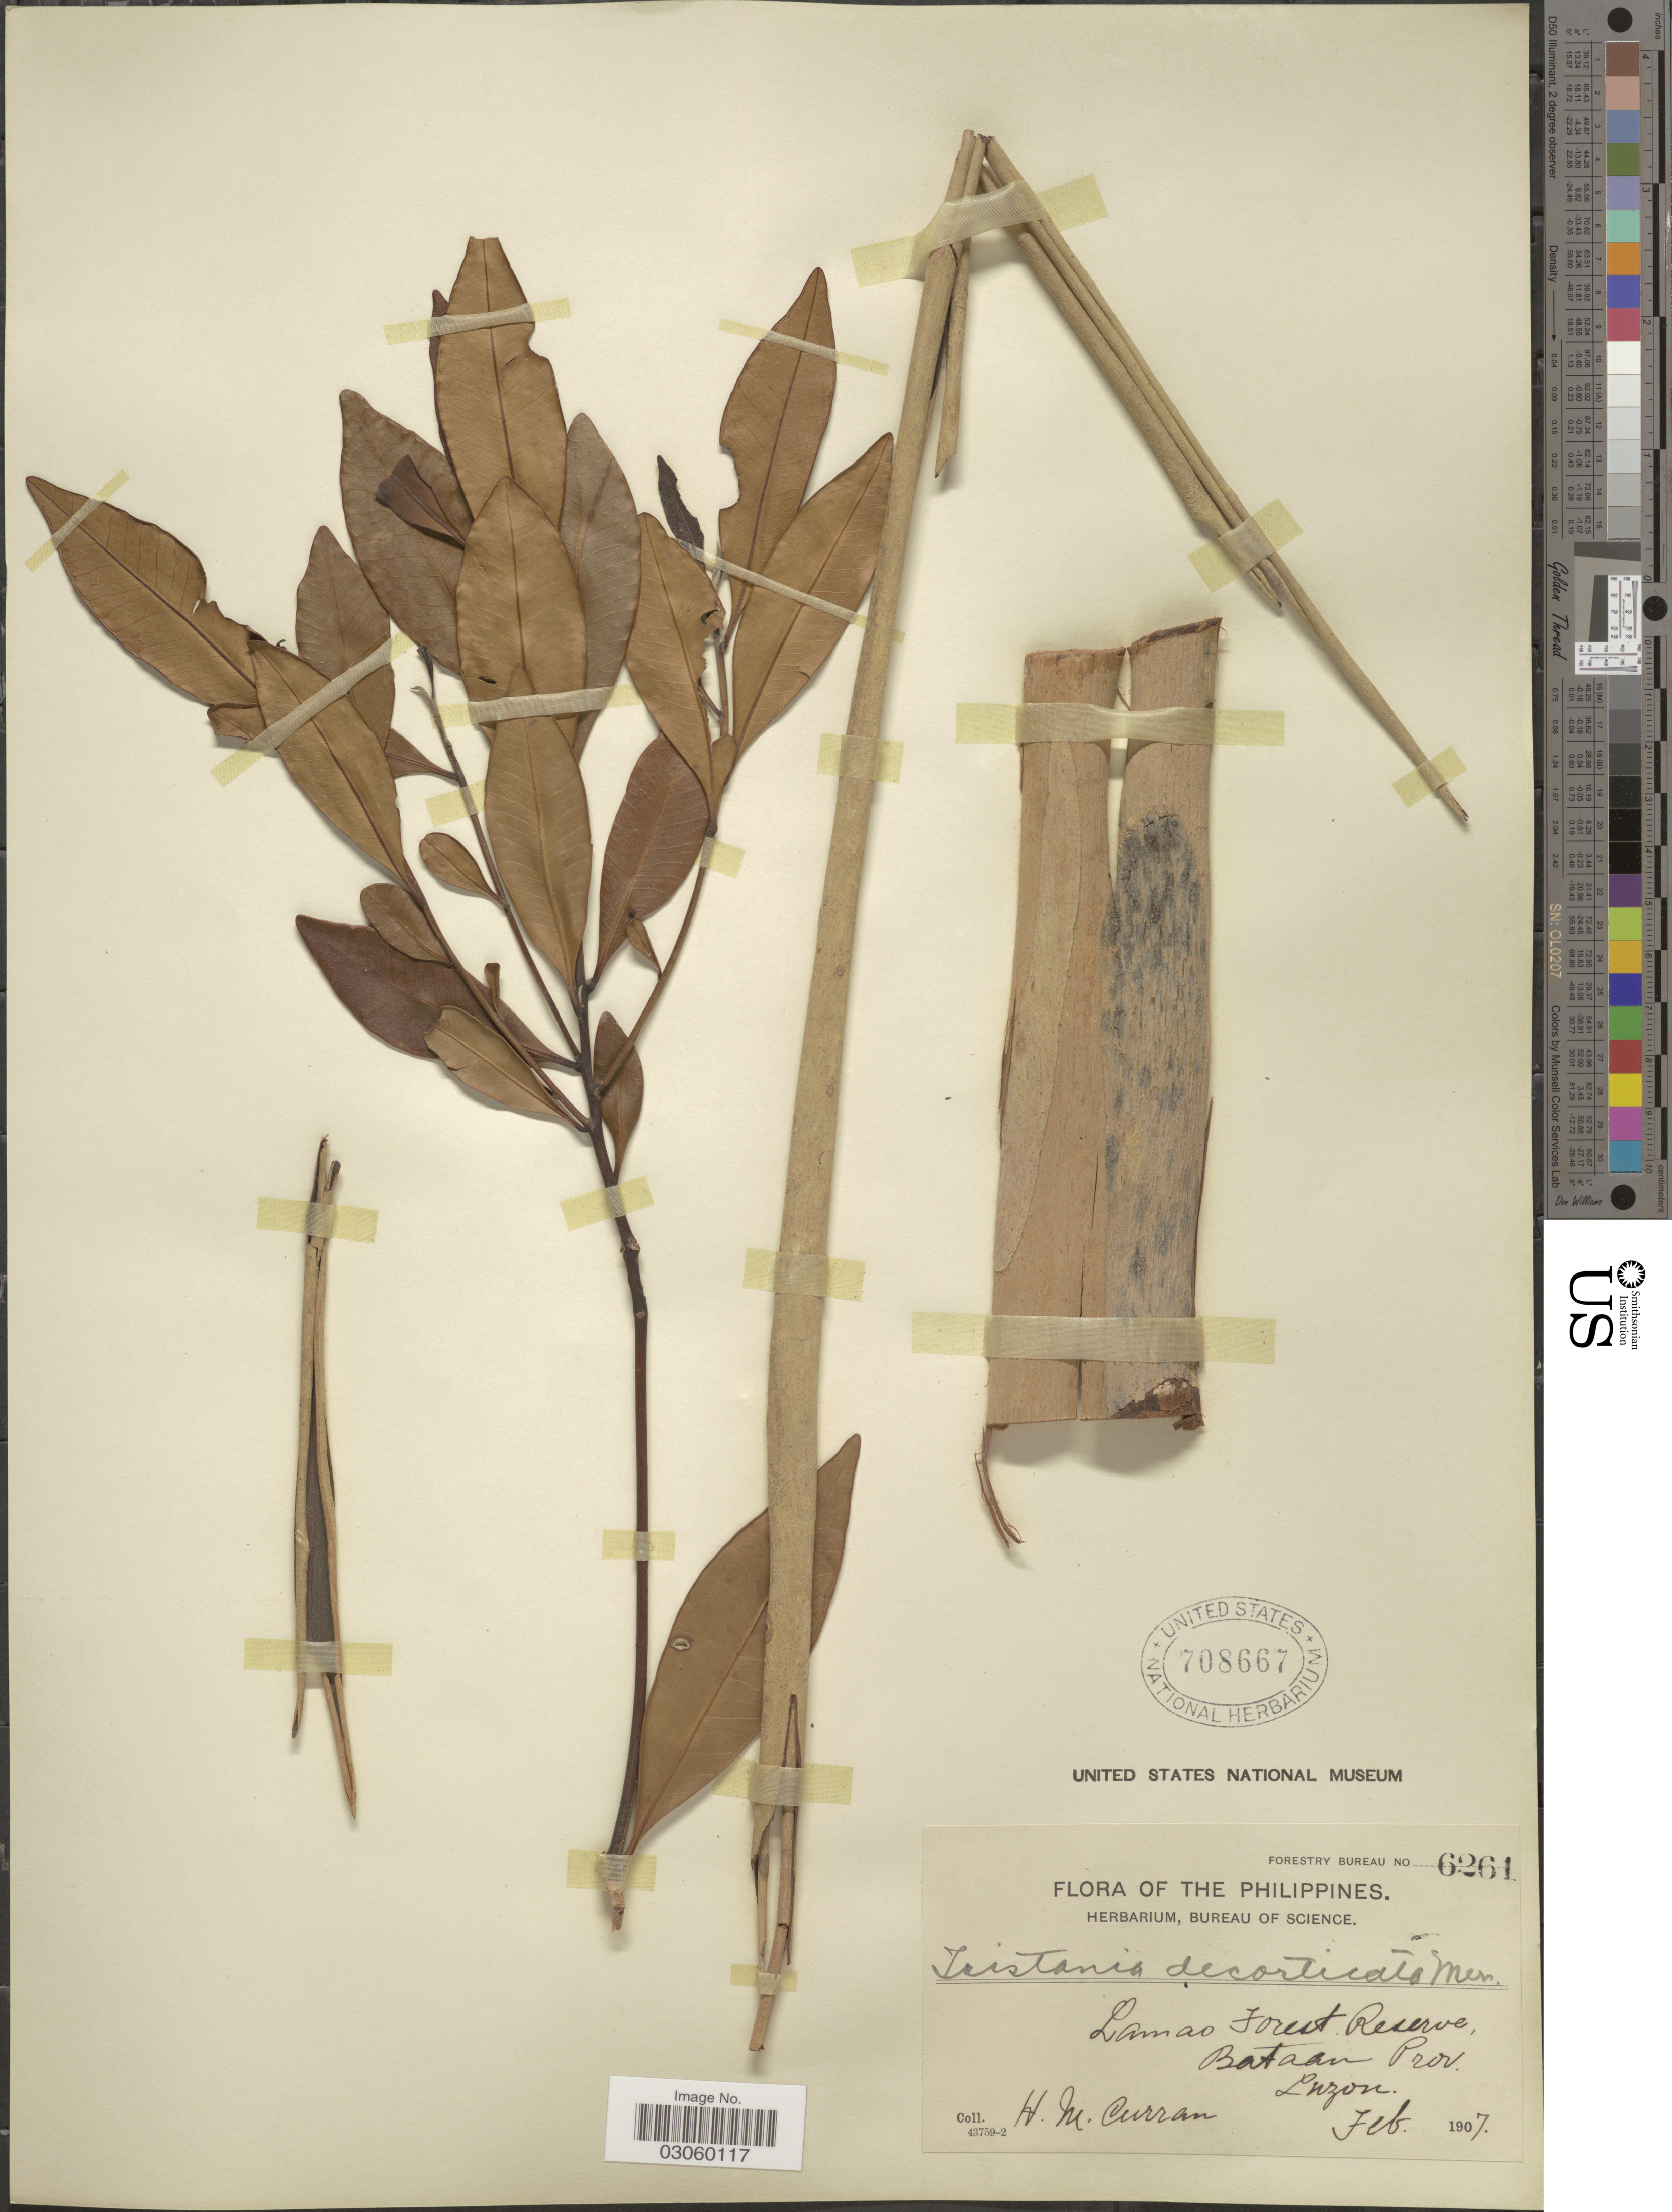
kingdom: Plantae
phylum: Tracheophyta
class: Magnoliopsida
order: Myrtales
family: Myrtaceae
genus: Tristaniopsis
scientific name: Tristaniopsis decorticata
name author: (Merr.) P.G. Wilson & J. T. Waterh.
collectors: H. M. Curran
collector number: Forestry Bureau 6261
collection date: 1907-02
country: Philippines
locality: Lamao Forest Reserve, Bataan Prov., Luzon.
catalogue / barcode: US 708667